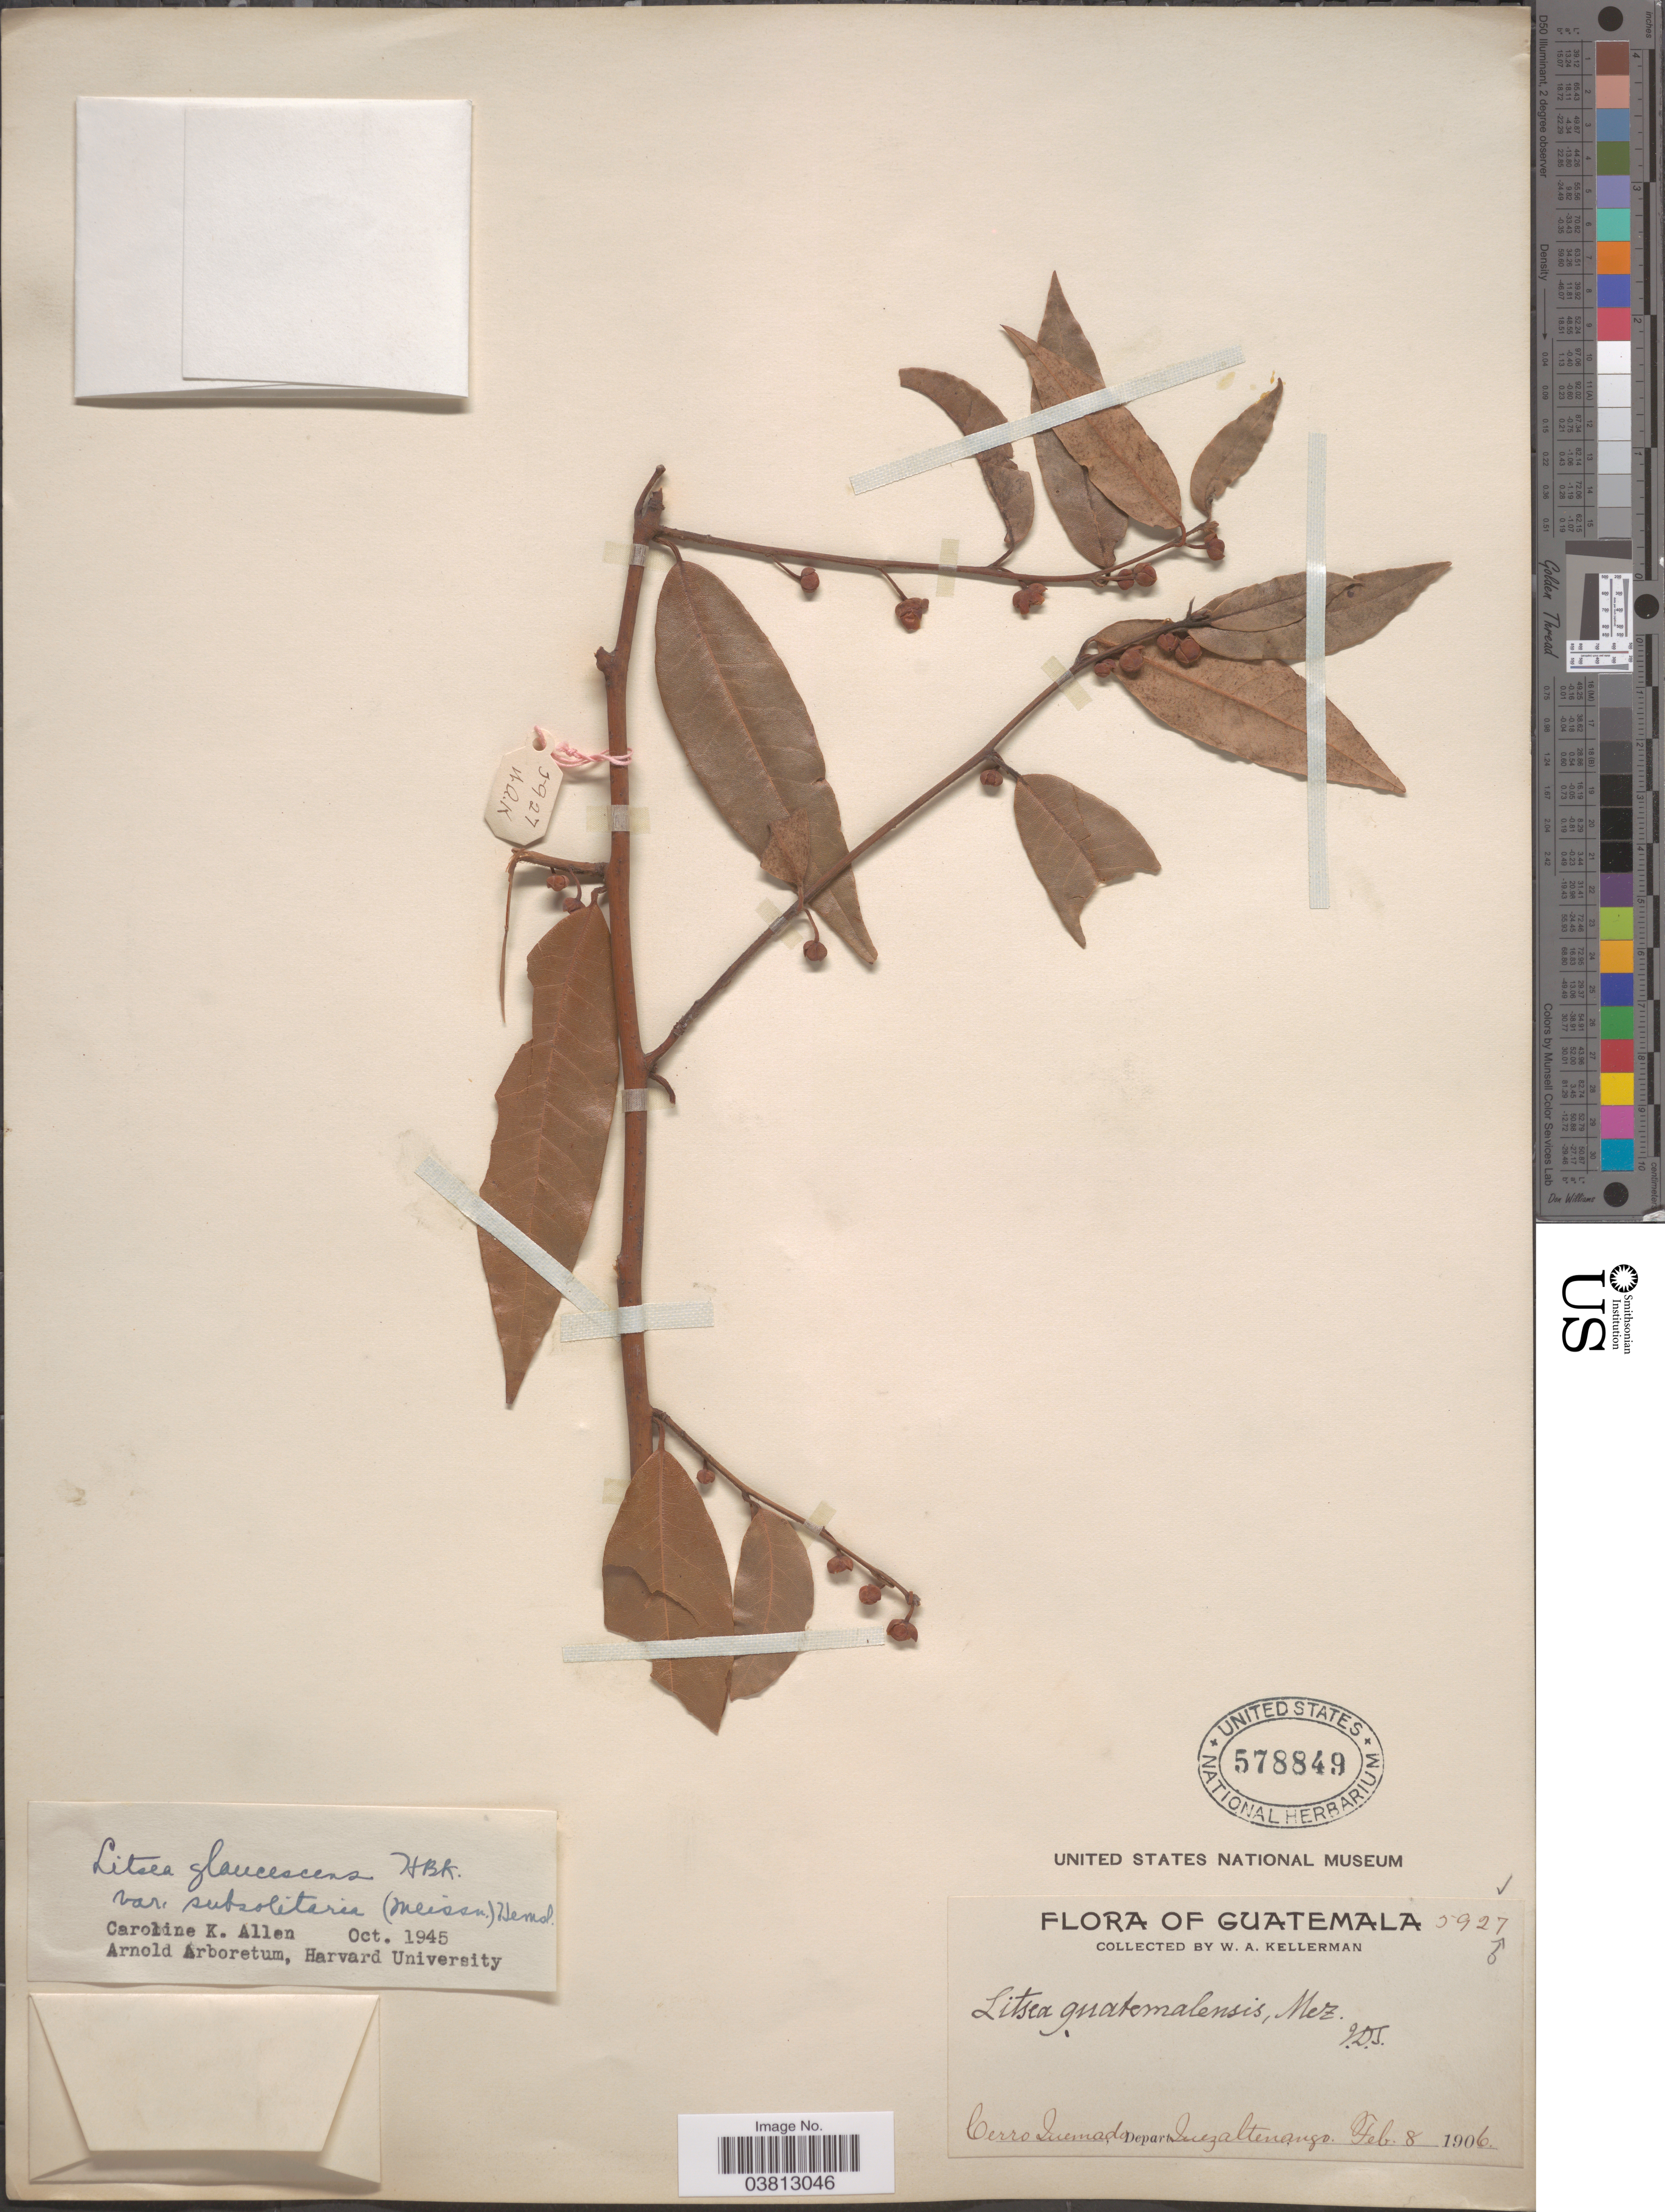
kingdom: Plantae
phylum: Tracheophyta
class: Magnoliopsida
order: Laurales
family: Lauraceae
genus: Litsea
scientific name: Litsea glaucescens var. subsolitaria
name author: Kunth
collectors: W. Kellerman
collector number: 5927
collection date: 1906-02-08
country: Guatemala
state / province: Quetzaltenango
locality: Cerro Quemado. Depart. Quezaltenango.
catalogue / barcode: US 578849